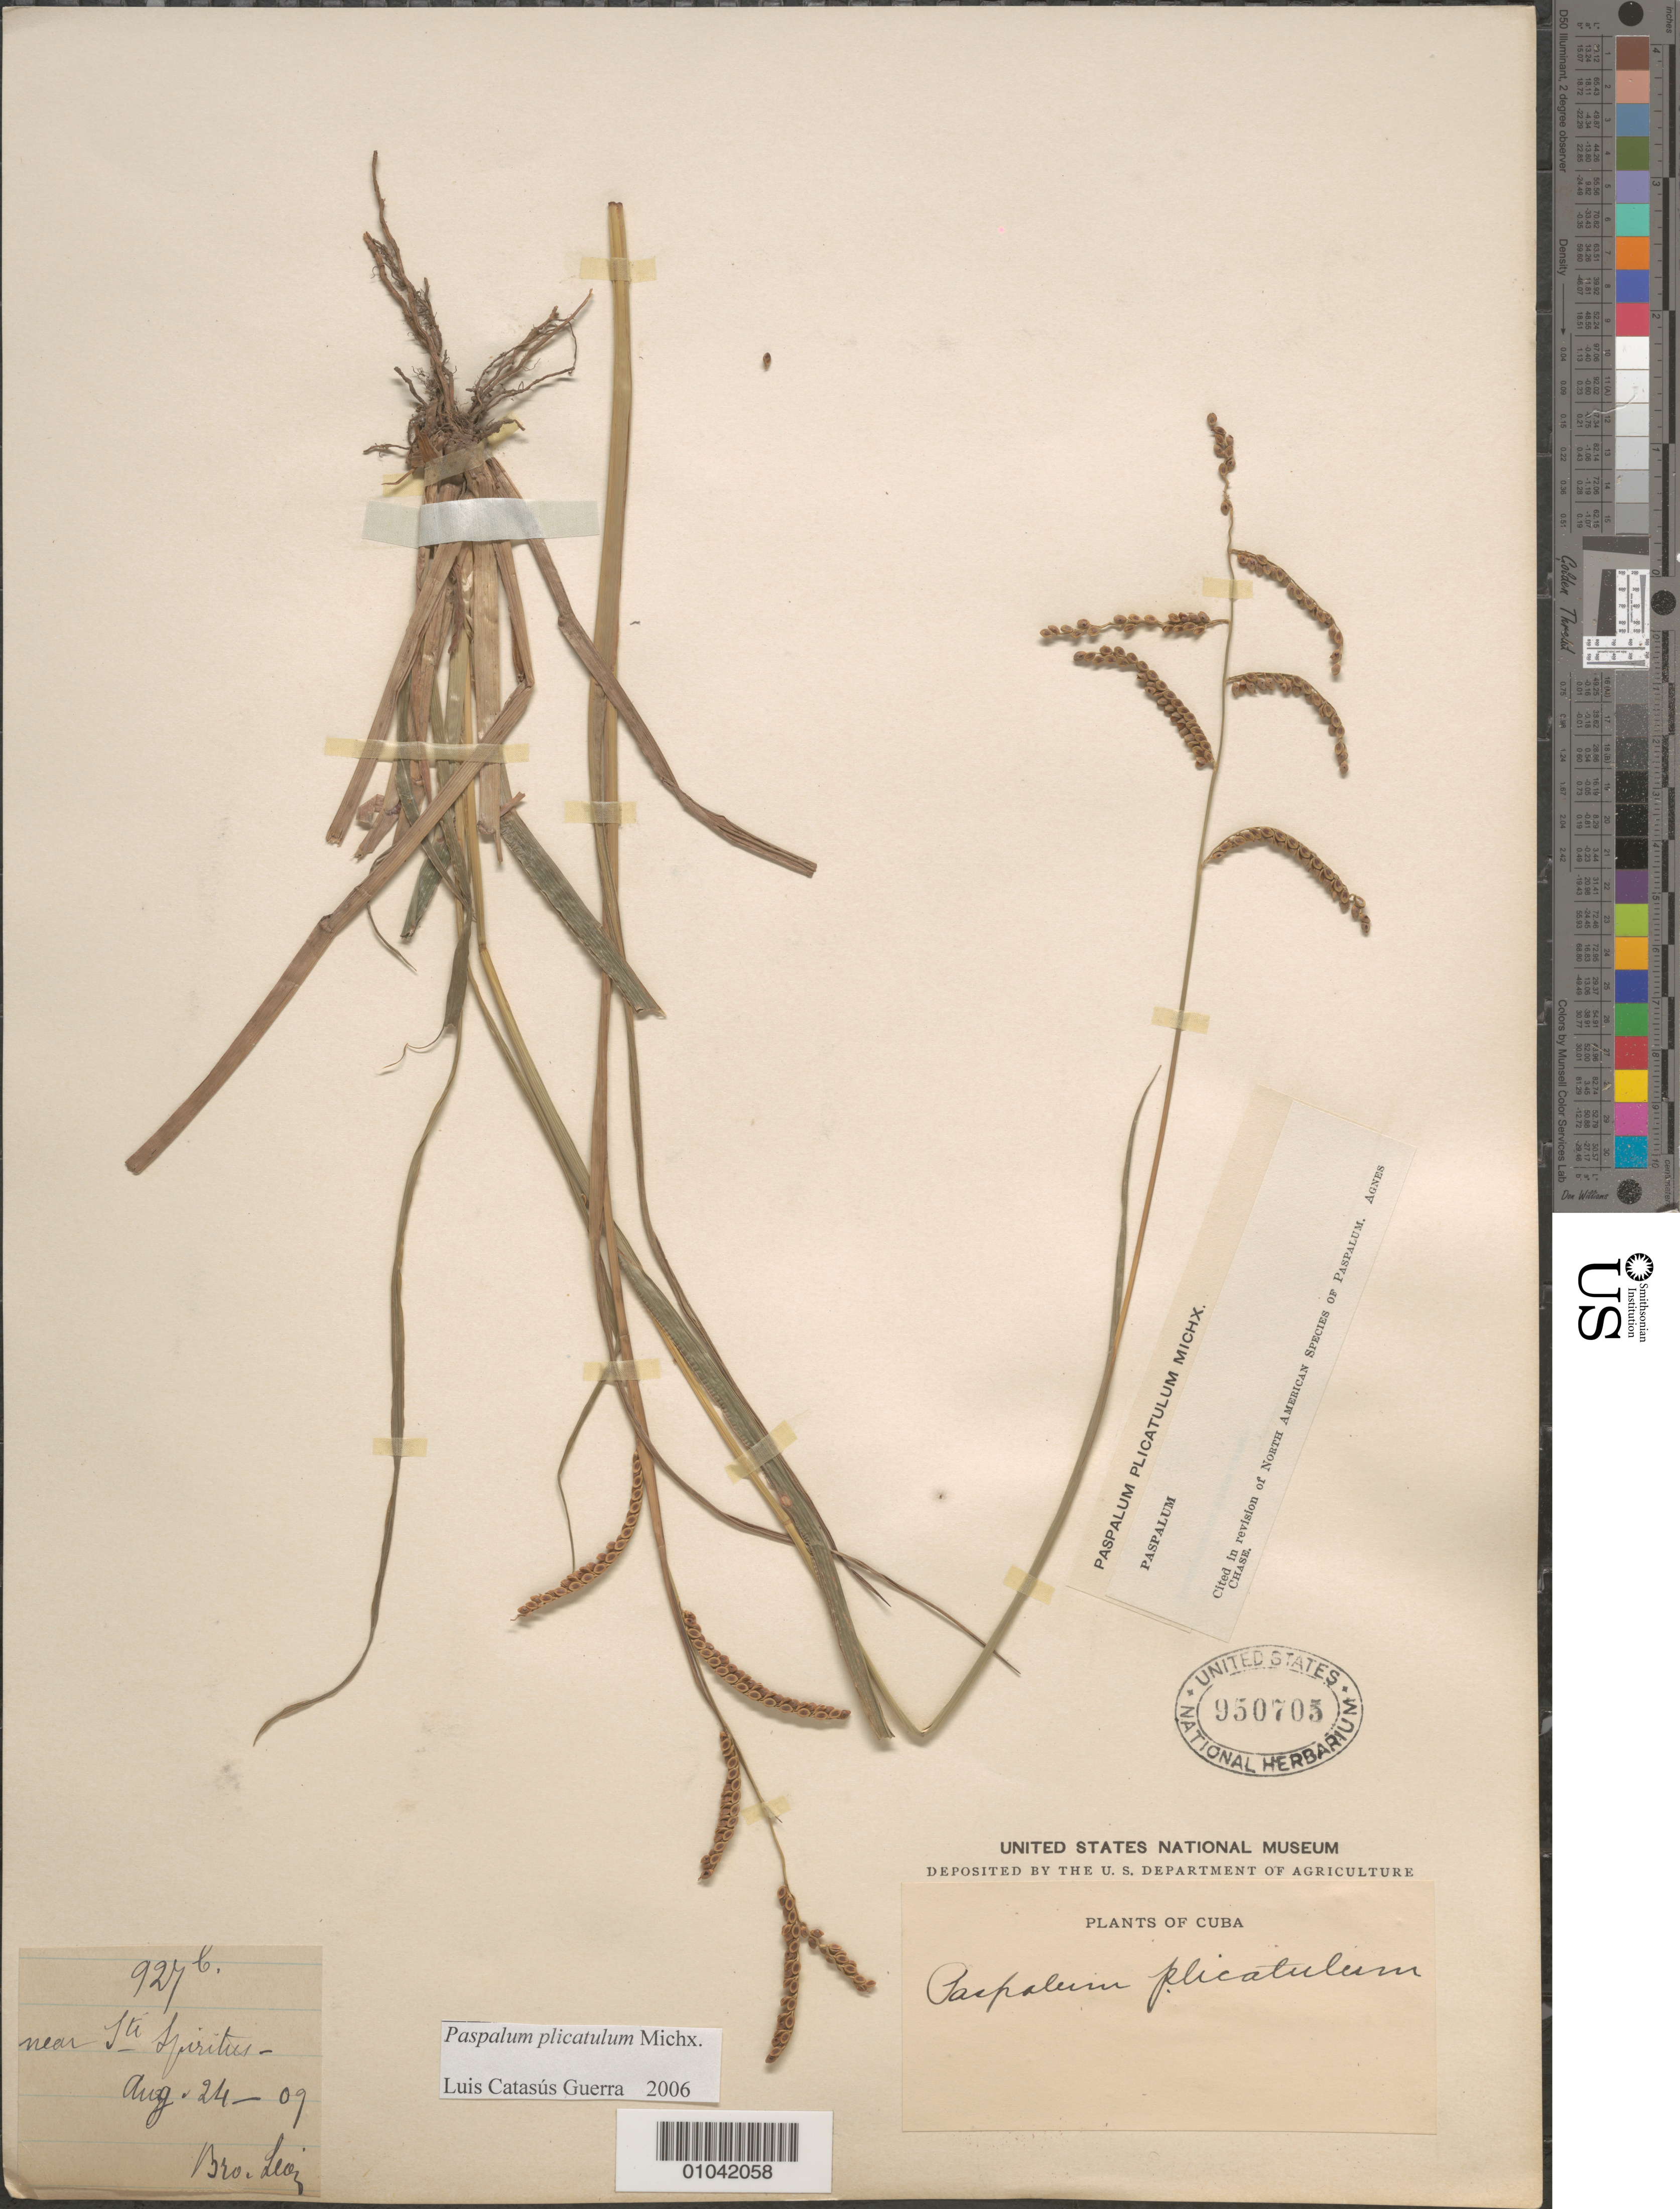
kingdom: Plantae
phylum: Tracheophyta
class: Liliopsida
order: Poales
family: Poaceae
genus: Paspalum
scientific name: Paspalum plicatulum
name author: Michx.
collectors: Bro. León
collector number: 927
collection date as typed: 24 Aug 1909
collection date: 1909-08-24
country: Cuba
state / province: Sancti Spiritus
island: Cuba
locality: Sancti Spiritus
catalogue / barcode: US 950705